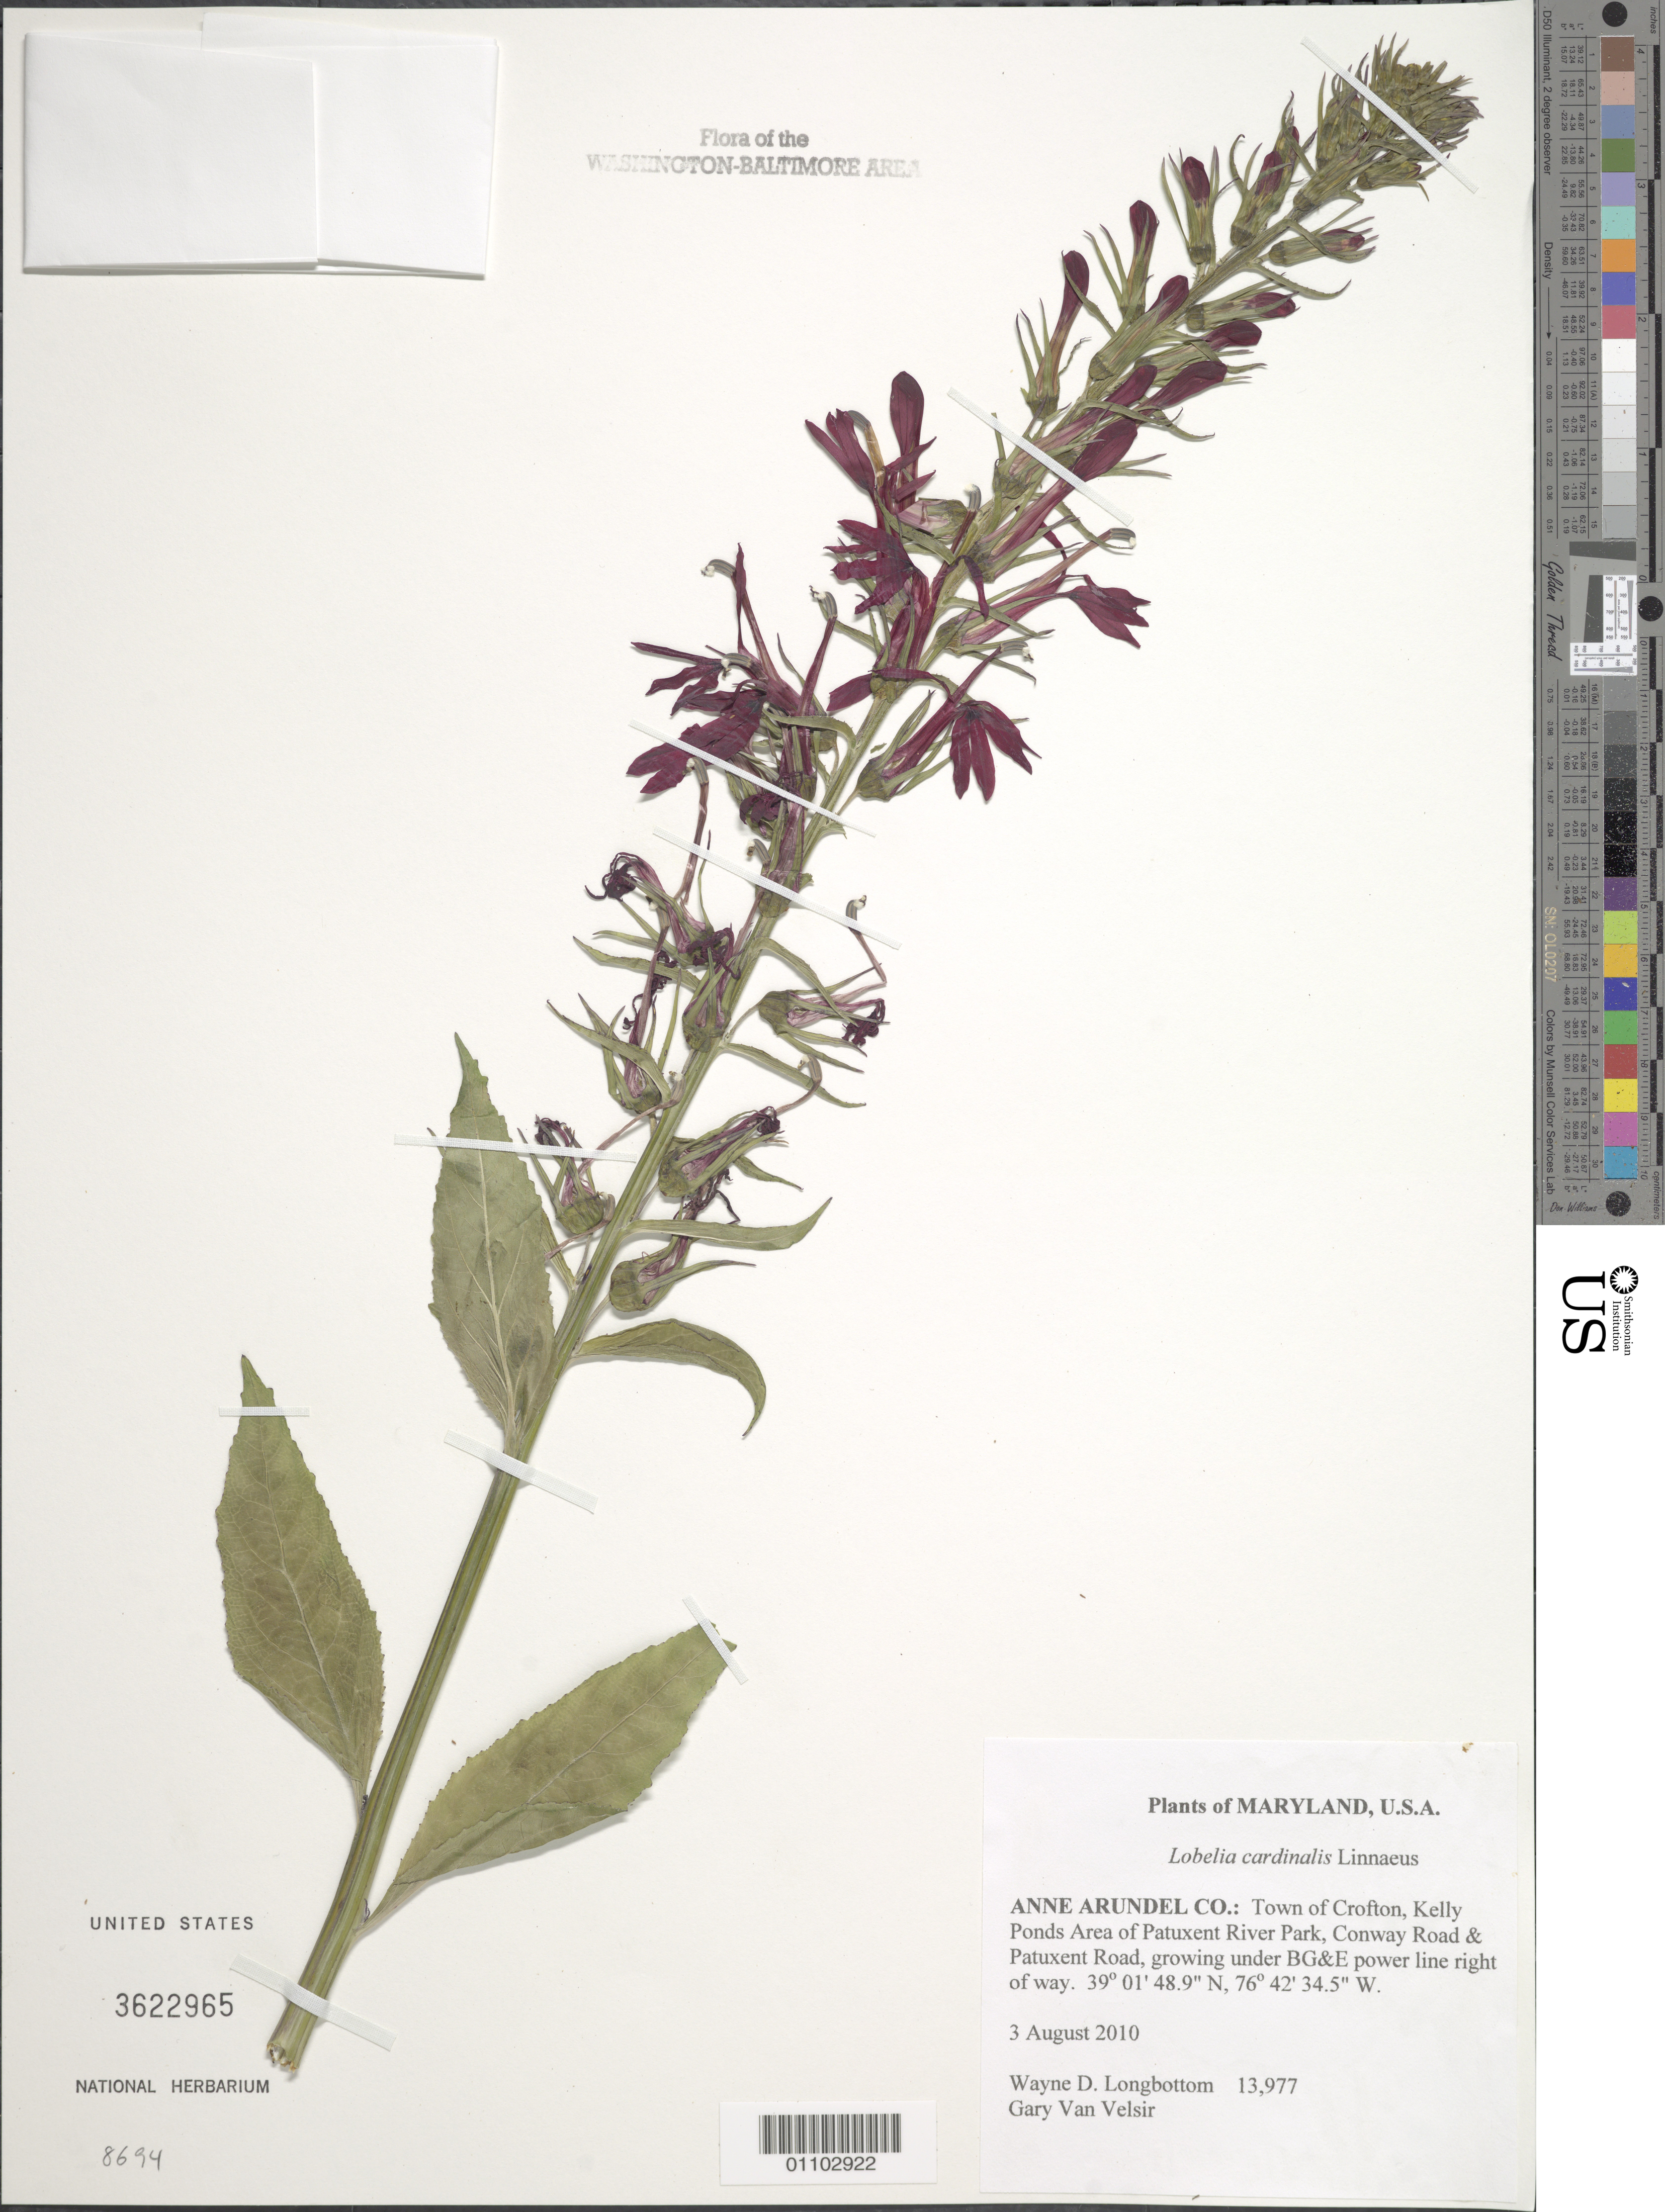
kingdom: Plantae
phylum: Tracheophyta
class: Magnoliopsida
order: Asterales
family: Campanulaceae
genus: Lobelia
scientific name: Lobelia cardinalis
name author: L.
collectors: W. D. Longbottom & G. Van Velsir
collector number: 13977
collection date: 2010-08-03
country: United States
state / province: Maryland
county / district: Anne Arundel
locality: Town of Crofton, Kelly Ponds Area of Patuxent River Park, Conway Road & Patuxent Road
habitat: Growing under BG&E power line right of way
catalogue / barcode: US 3622965